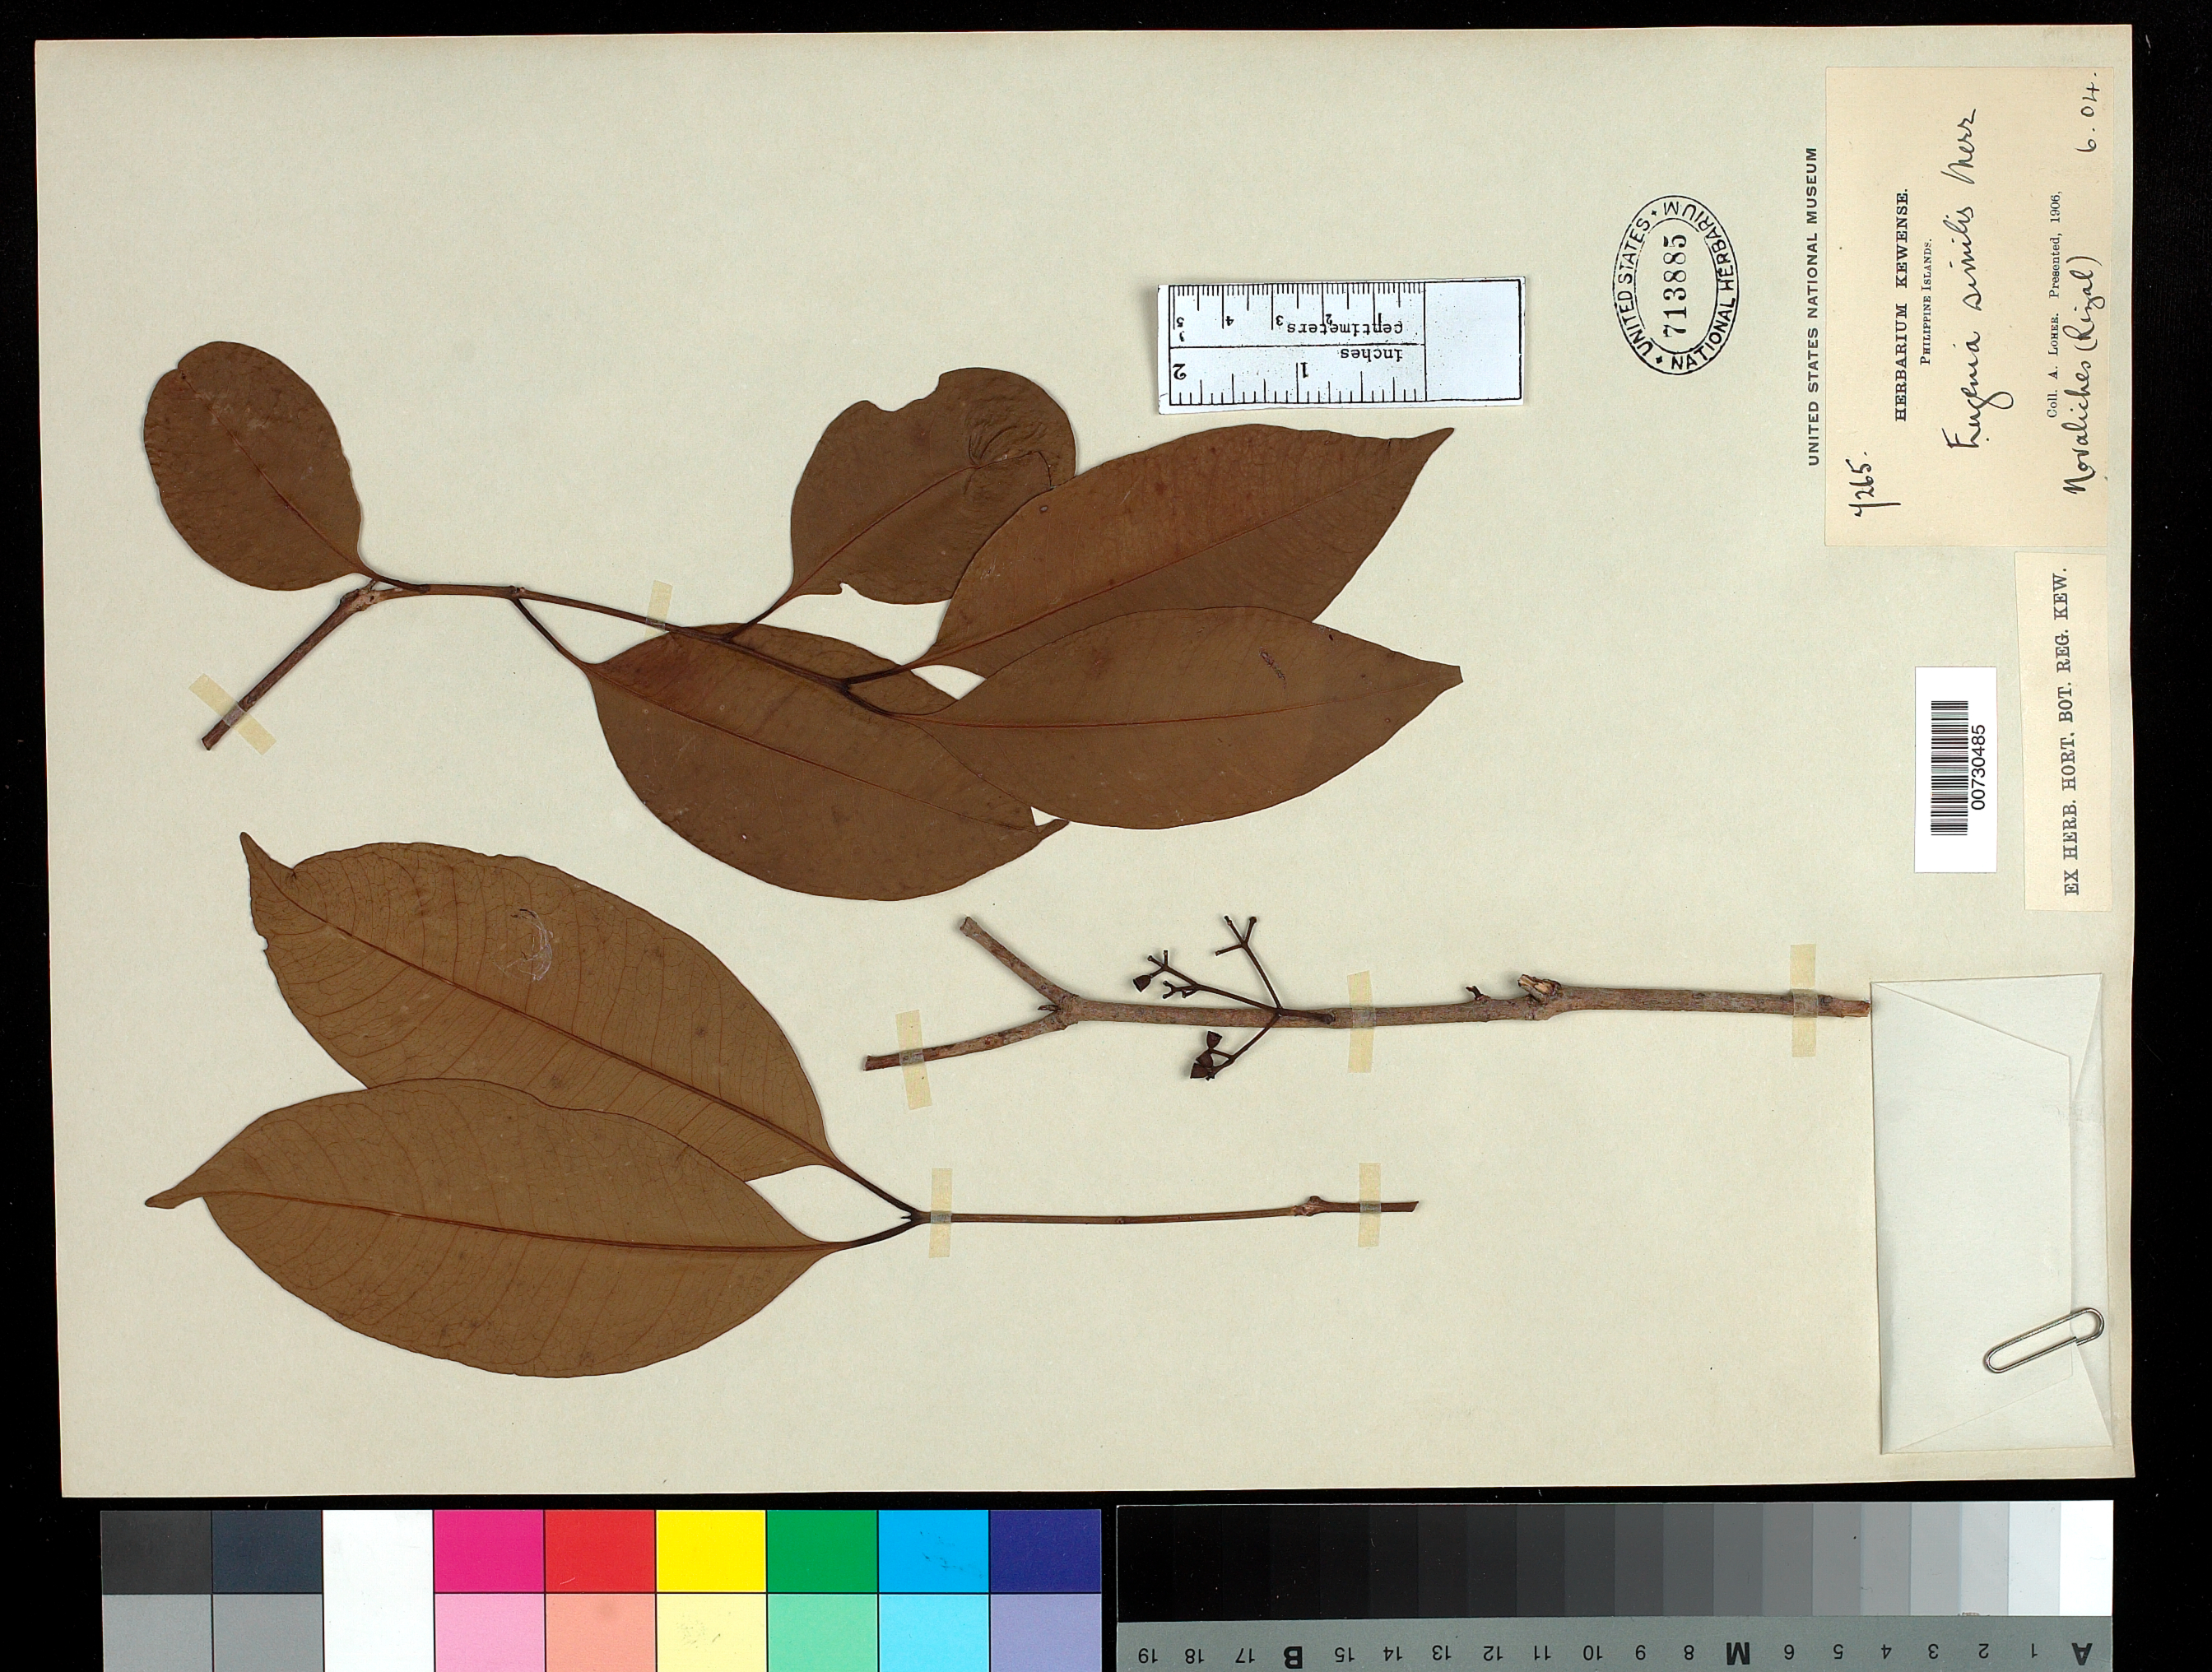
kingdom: Plantae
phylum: Tracheophyta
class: Magnoliopsida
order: Myrtales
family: Myrtaceae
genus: Syzygium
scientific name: Syzygium simile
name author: (Merr.) Merr.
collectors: A. Loher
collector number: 7265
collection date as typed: Jun 1904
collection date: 1904-06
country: Philippines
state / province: National Capital Region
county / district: Quezon City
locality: Novaliches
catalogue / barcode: US 713885